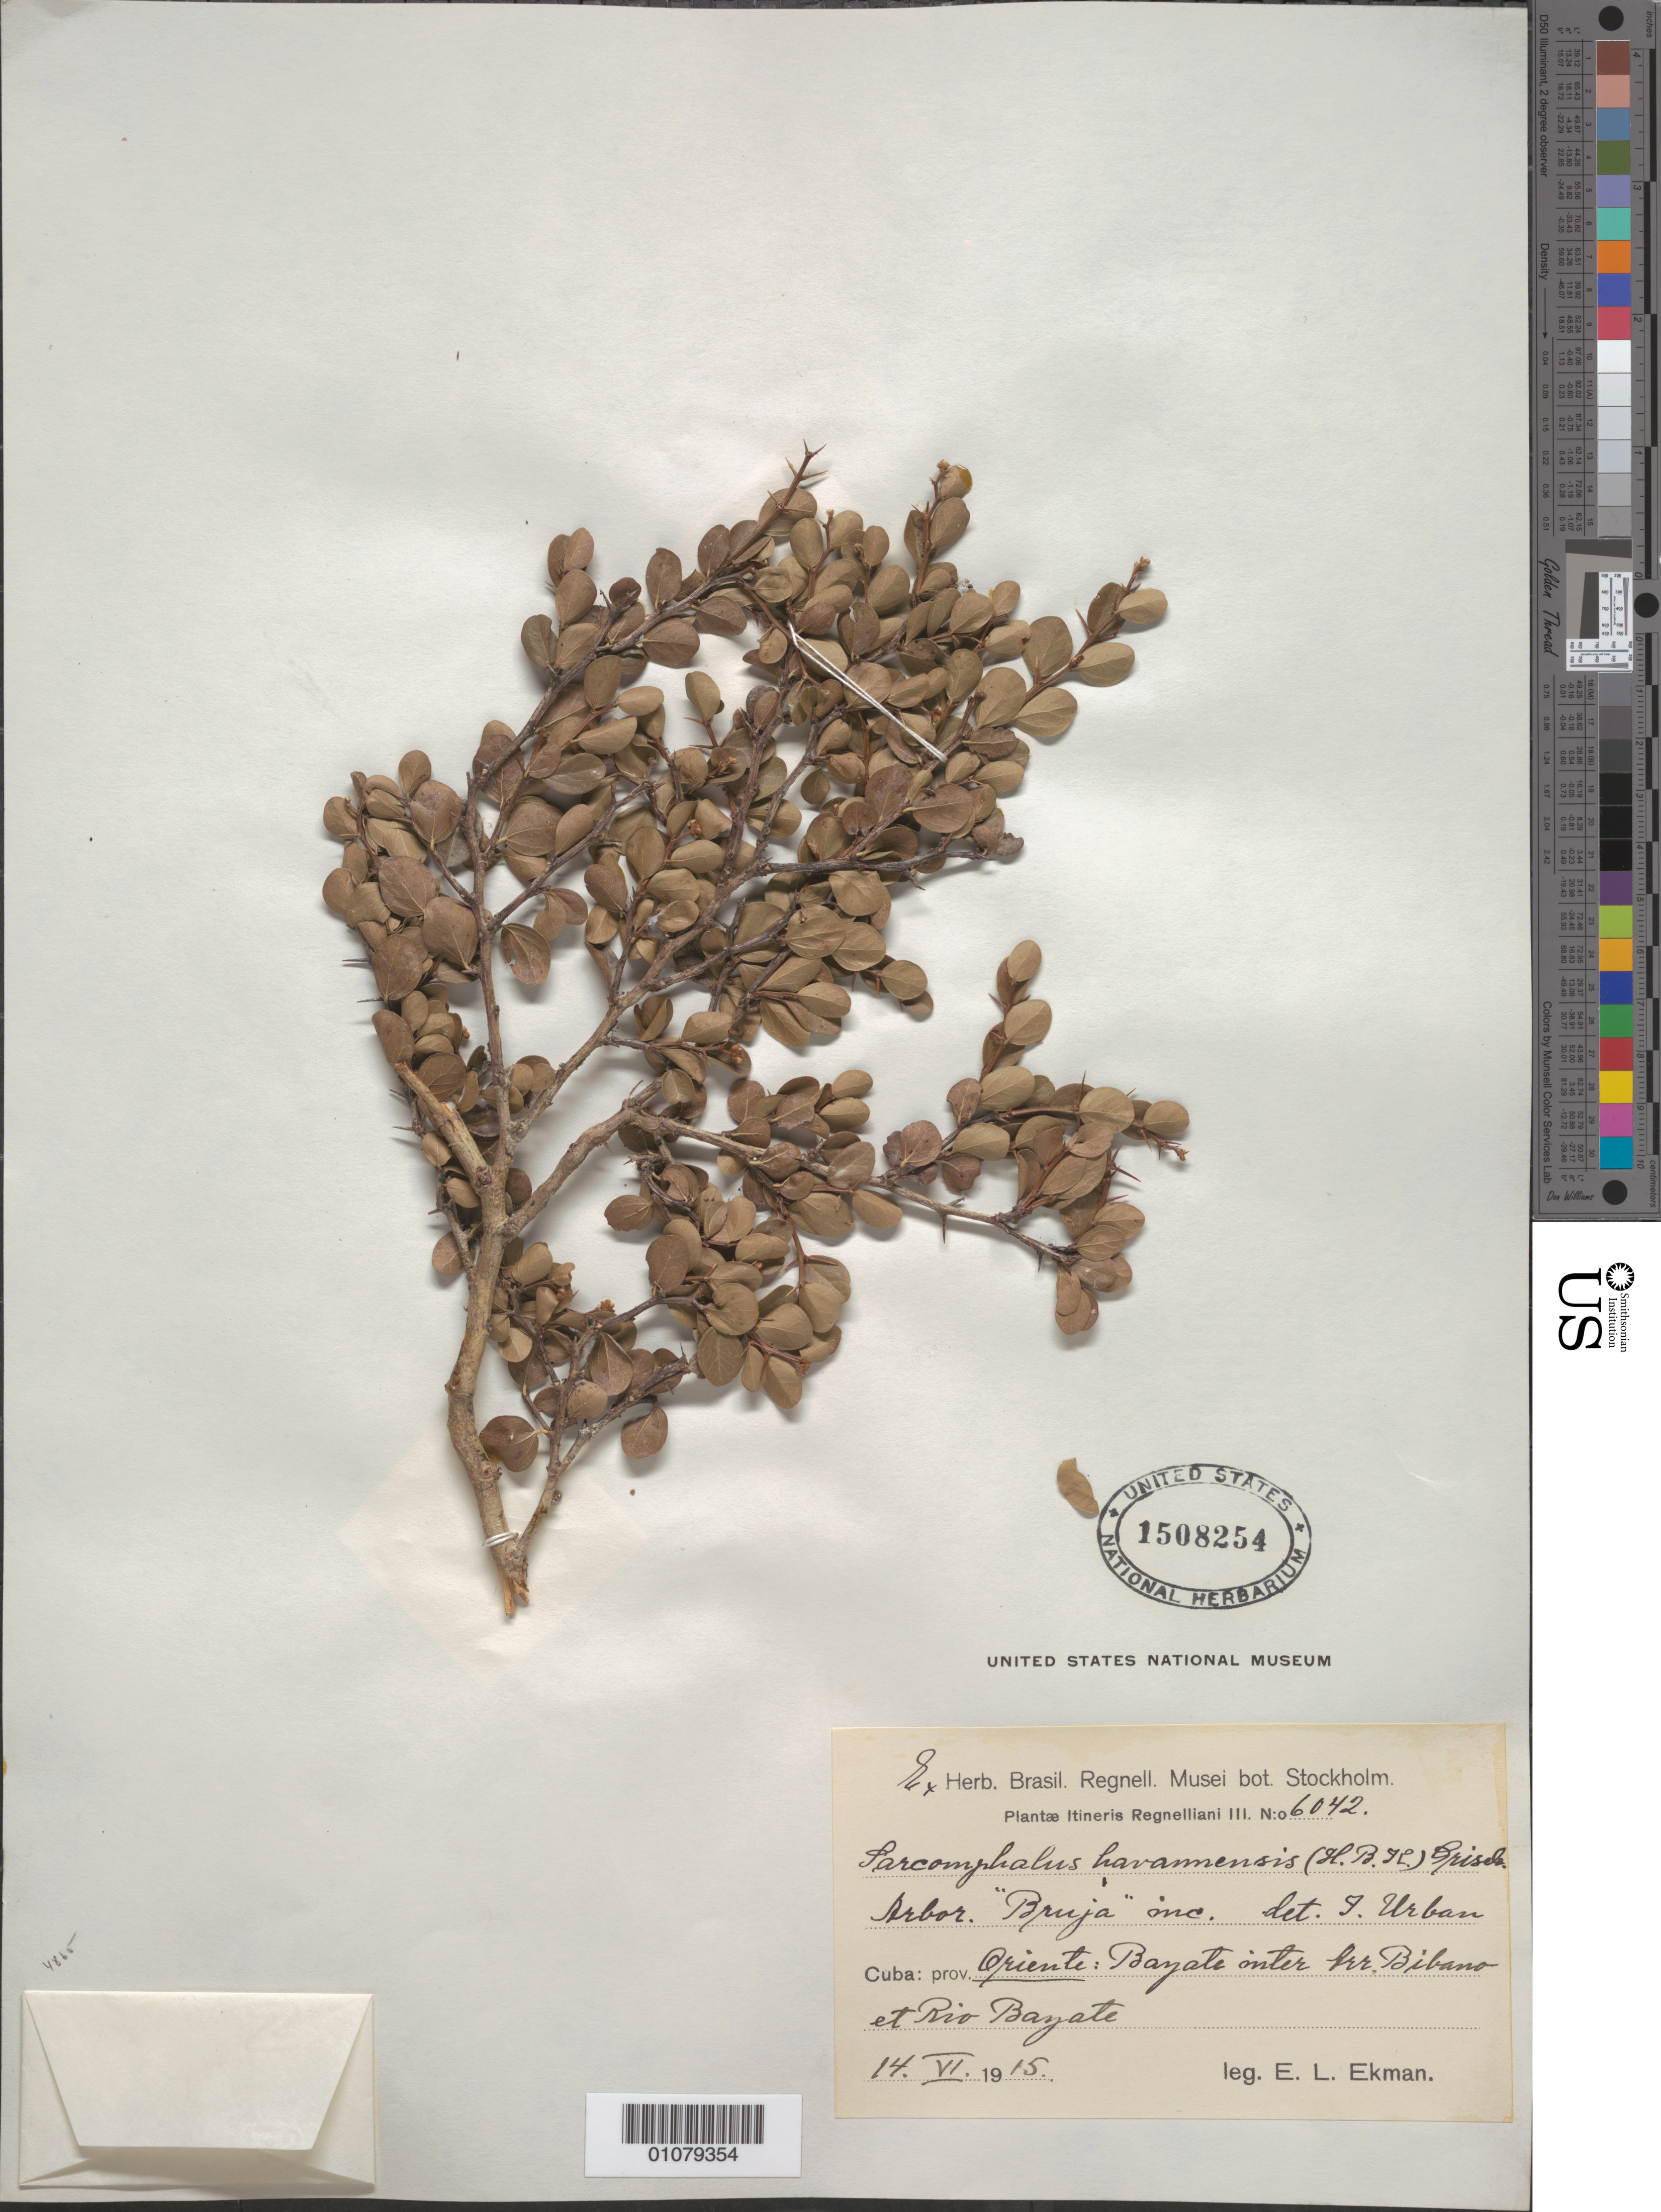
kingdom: Plantae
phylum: Tracheophyta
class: Magnoliopsida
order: Rosales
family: Rhamnaceae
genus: Sarcomphalus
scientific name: Sarcomphalus havanensis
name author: (Kunth) Griseb.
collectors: E. L. Ekman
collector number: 6042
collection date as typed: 14 Jun 1915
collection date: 1915-06-14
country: Cuba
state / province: Guantánamo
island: Cuba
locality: Oriente: Bayate inter frr Bibano et Rio Bayate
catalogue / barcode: US 1508254